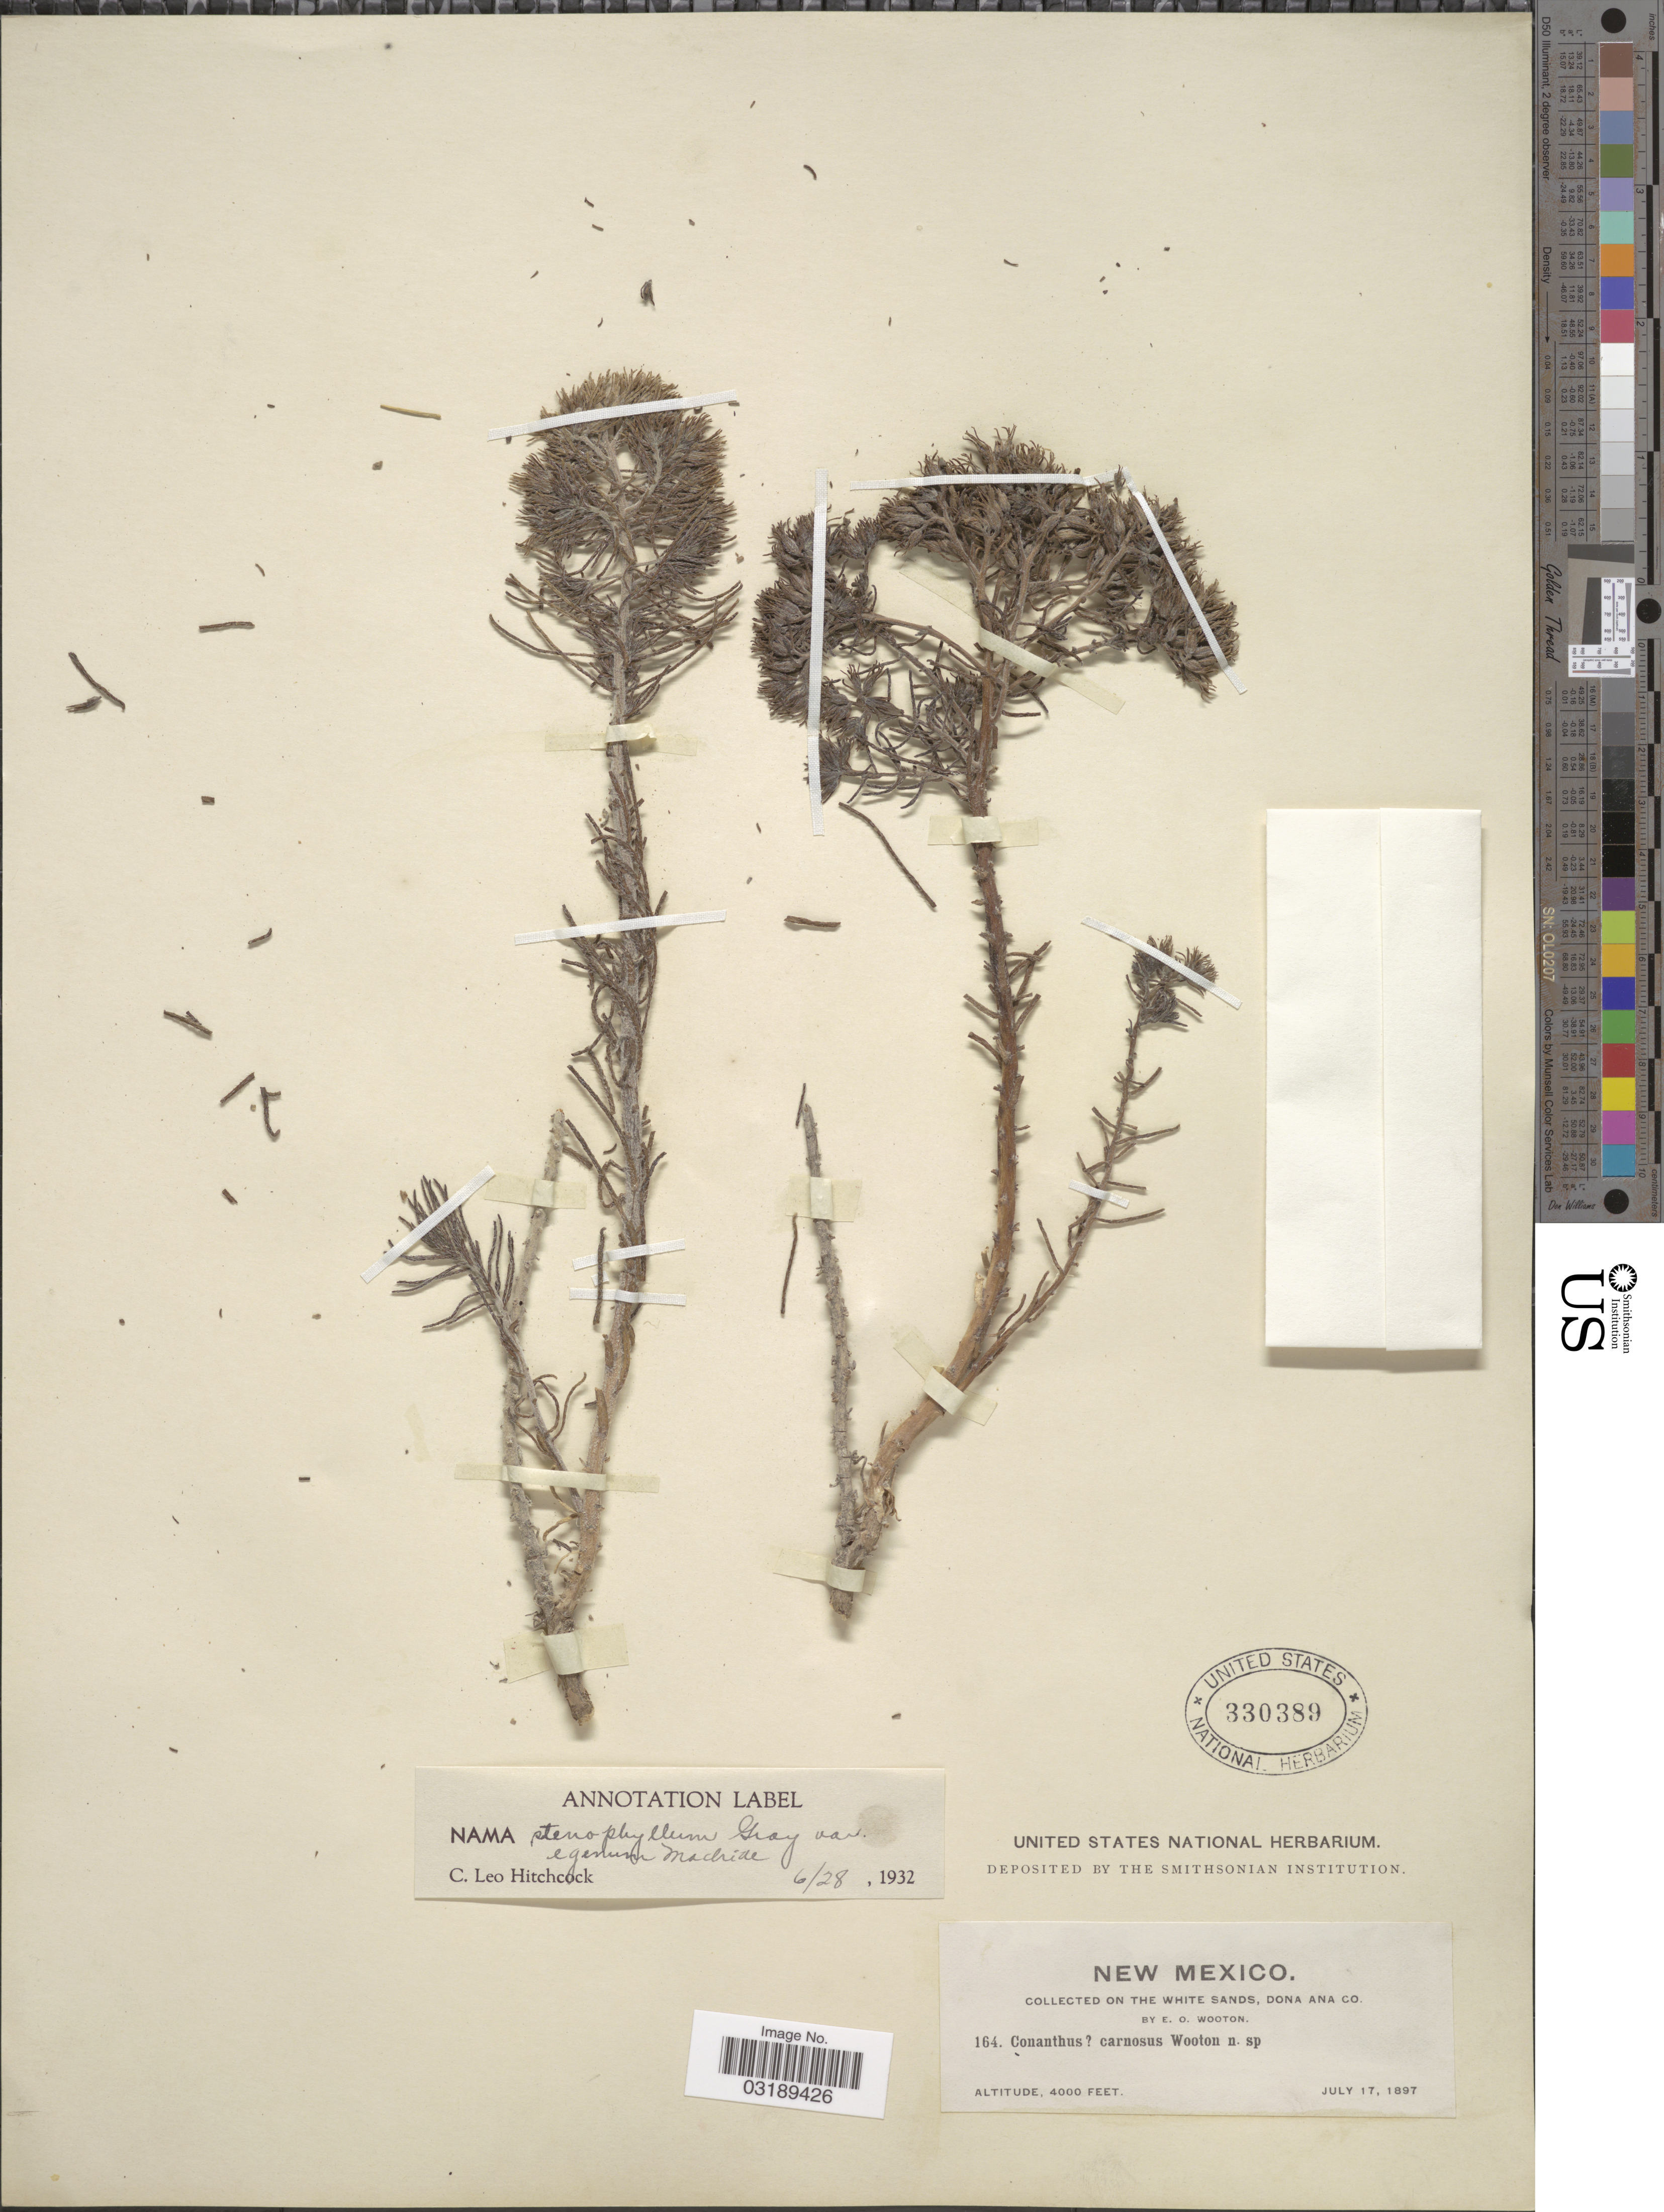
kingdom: Plantae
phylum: Tracheophyta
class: Magnoliopsida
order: Boraginales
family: Namaceae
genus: Nama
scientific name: Nama stenophylla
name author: A. Gray in Hemsl.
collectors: E. O. Wooton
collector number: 164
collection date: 1897-07-17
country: United States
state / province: New Mexico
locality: On the White Sands, Dona Ana Co.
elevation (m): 1219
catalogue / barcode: US 330389